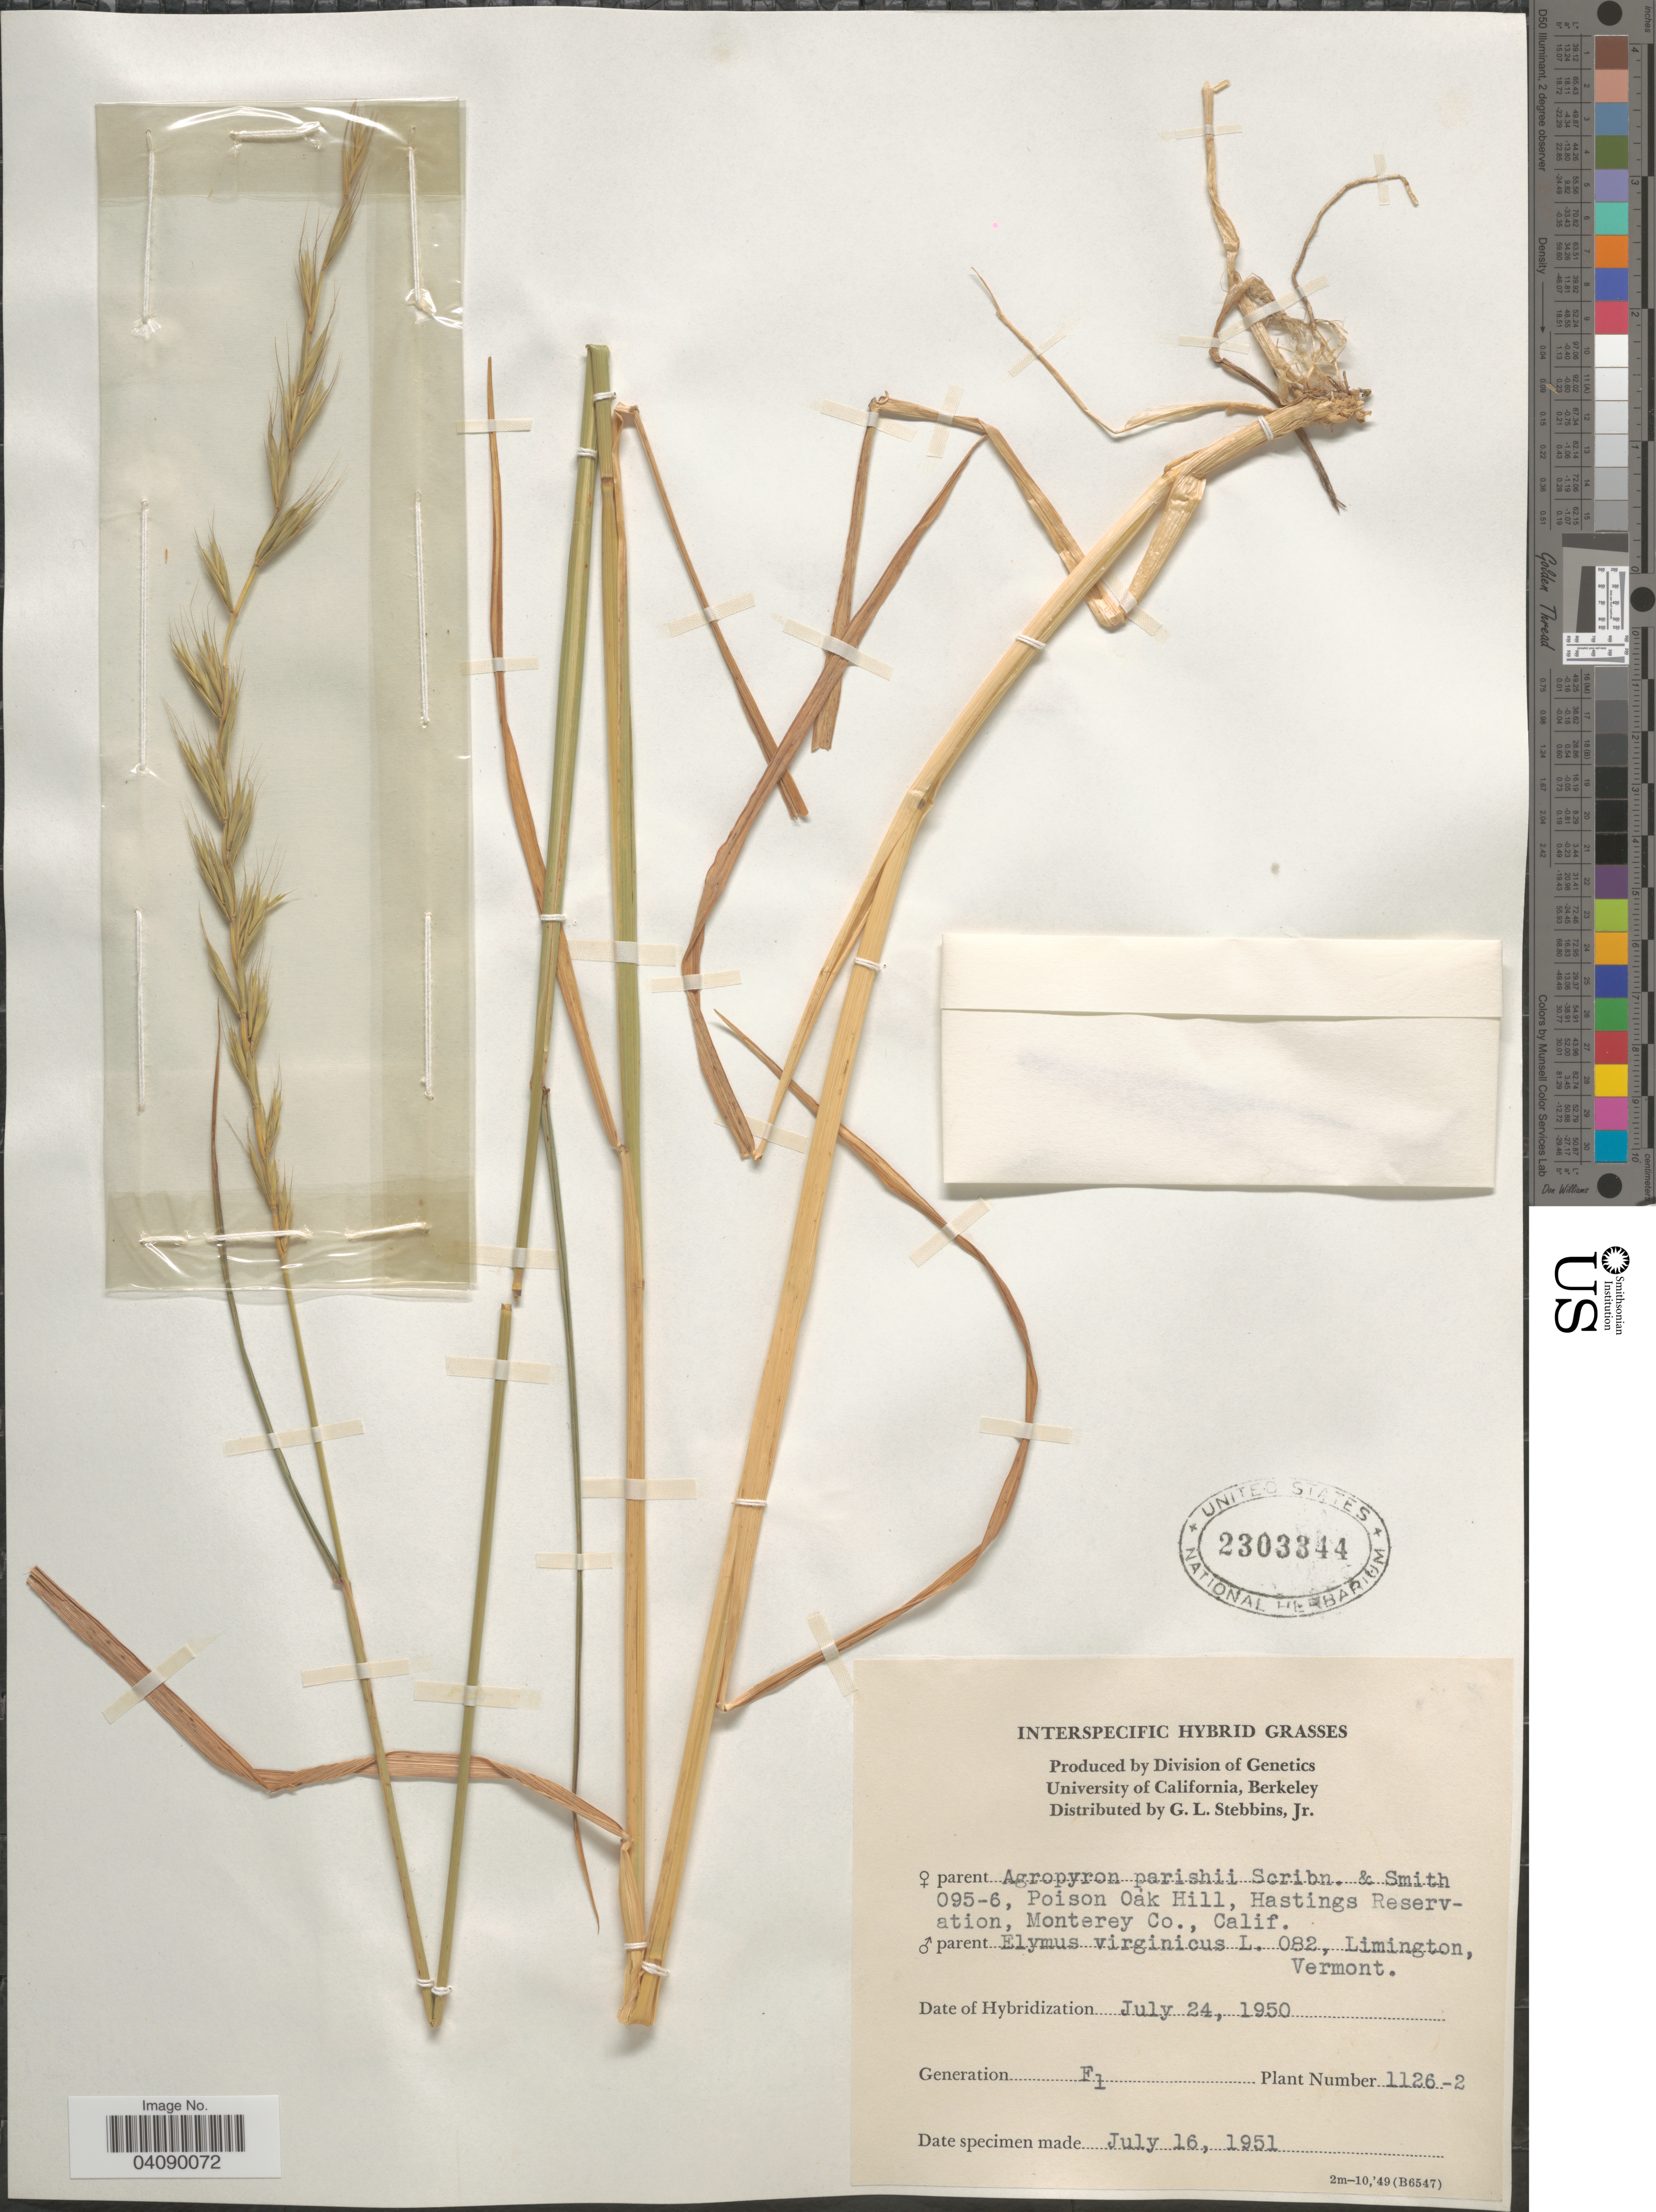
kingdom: Plantae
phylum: Tracheophyta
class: Liliopsida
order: Poales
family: Poaceae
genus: Agroelymus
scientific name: x Agroelymus sp.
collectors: G. L. Stebbins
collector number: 1126-2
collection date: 1951-07-16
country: United States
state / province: California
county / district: Alameda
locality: University of California, Berkeley.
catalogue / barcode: US 2303344